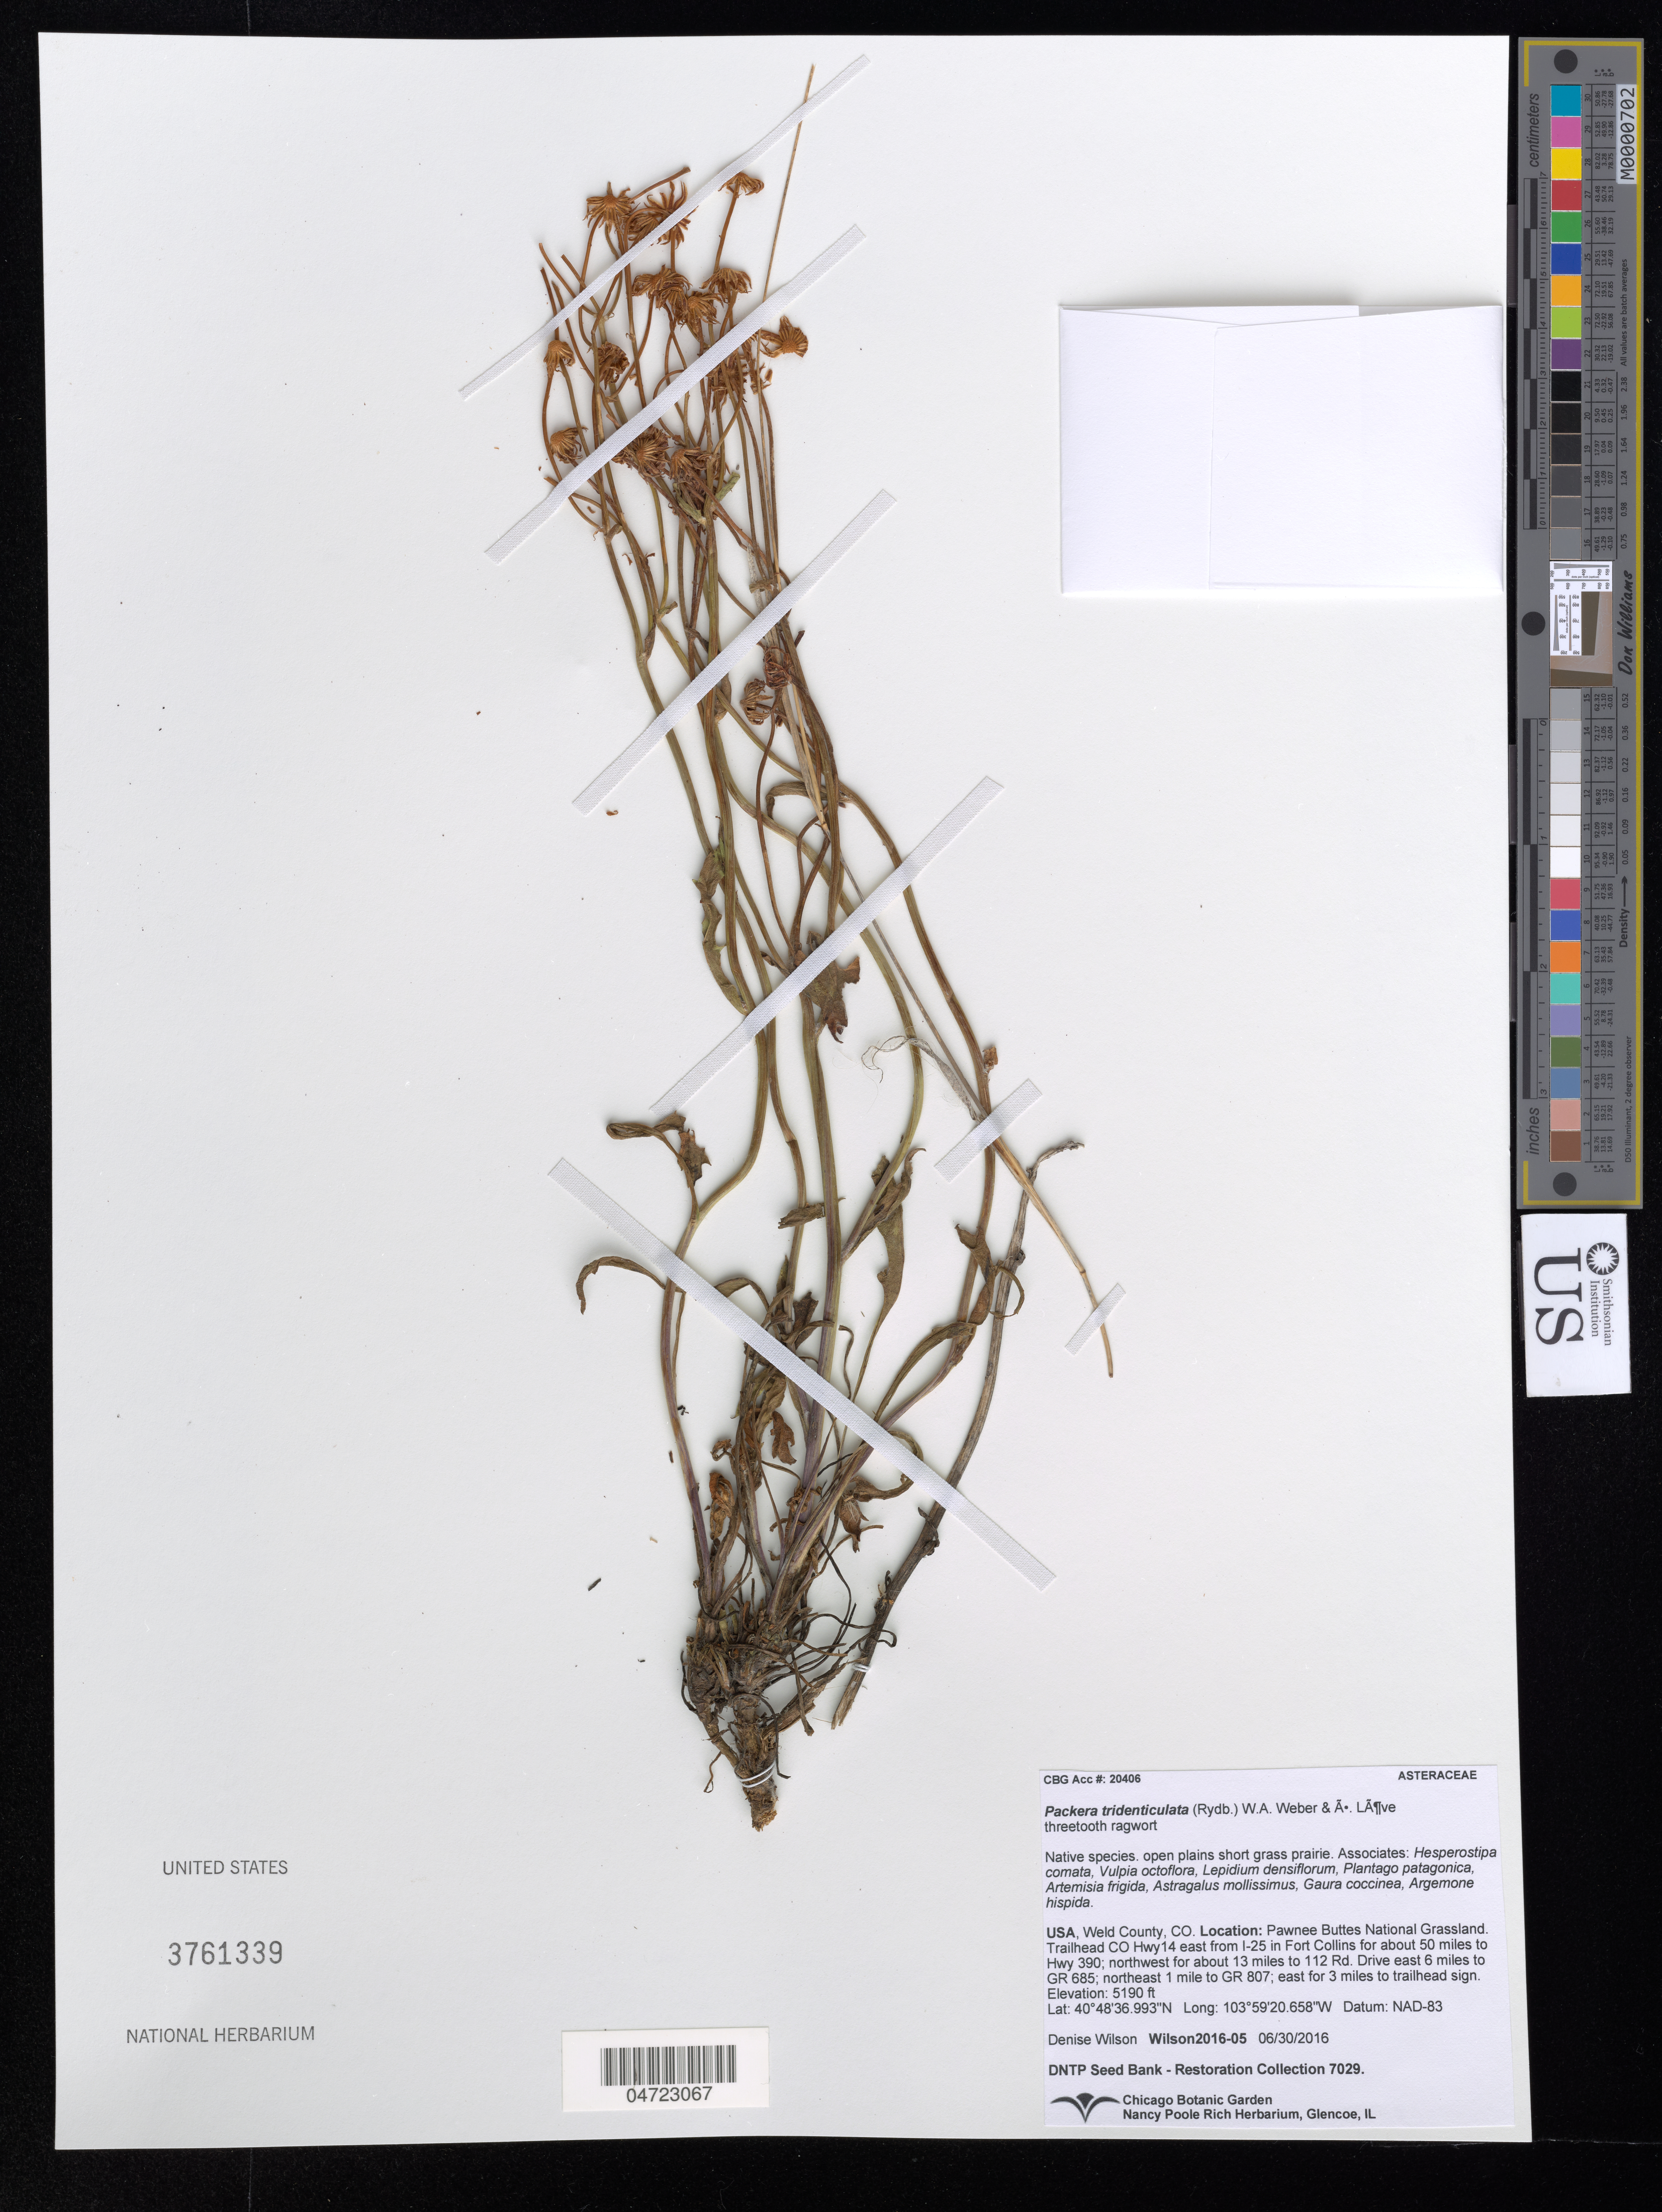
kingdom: Plantae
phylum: Tracheophyta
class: Magnoliopsida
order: Asterales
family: Asteraceae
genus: Packera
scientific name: Packera tridenticulata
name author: (Rydb.) W.A. Weber & Á. Löve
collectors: D. Wilson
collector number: Wilson2016-05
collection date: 2016-06-30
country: United States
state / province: Colorado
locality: Weld County, CO. Pawnee Buttes National Grassland. Trailhead CO Hwy 14 east from I-25 in Fort Collins for about 50 miles to Hwy 390; northwest for about 13 miles to 112 Rd. Drive east 6 miles to GR 685; northeast 1 mile to GR 807; east for 3 miles to trailhead sign.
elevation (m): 1582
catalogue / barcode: US 3761339